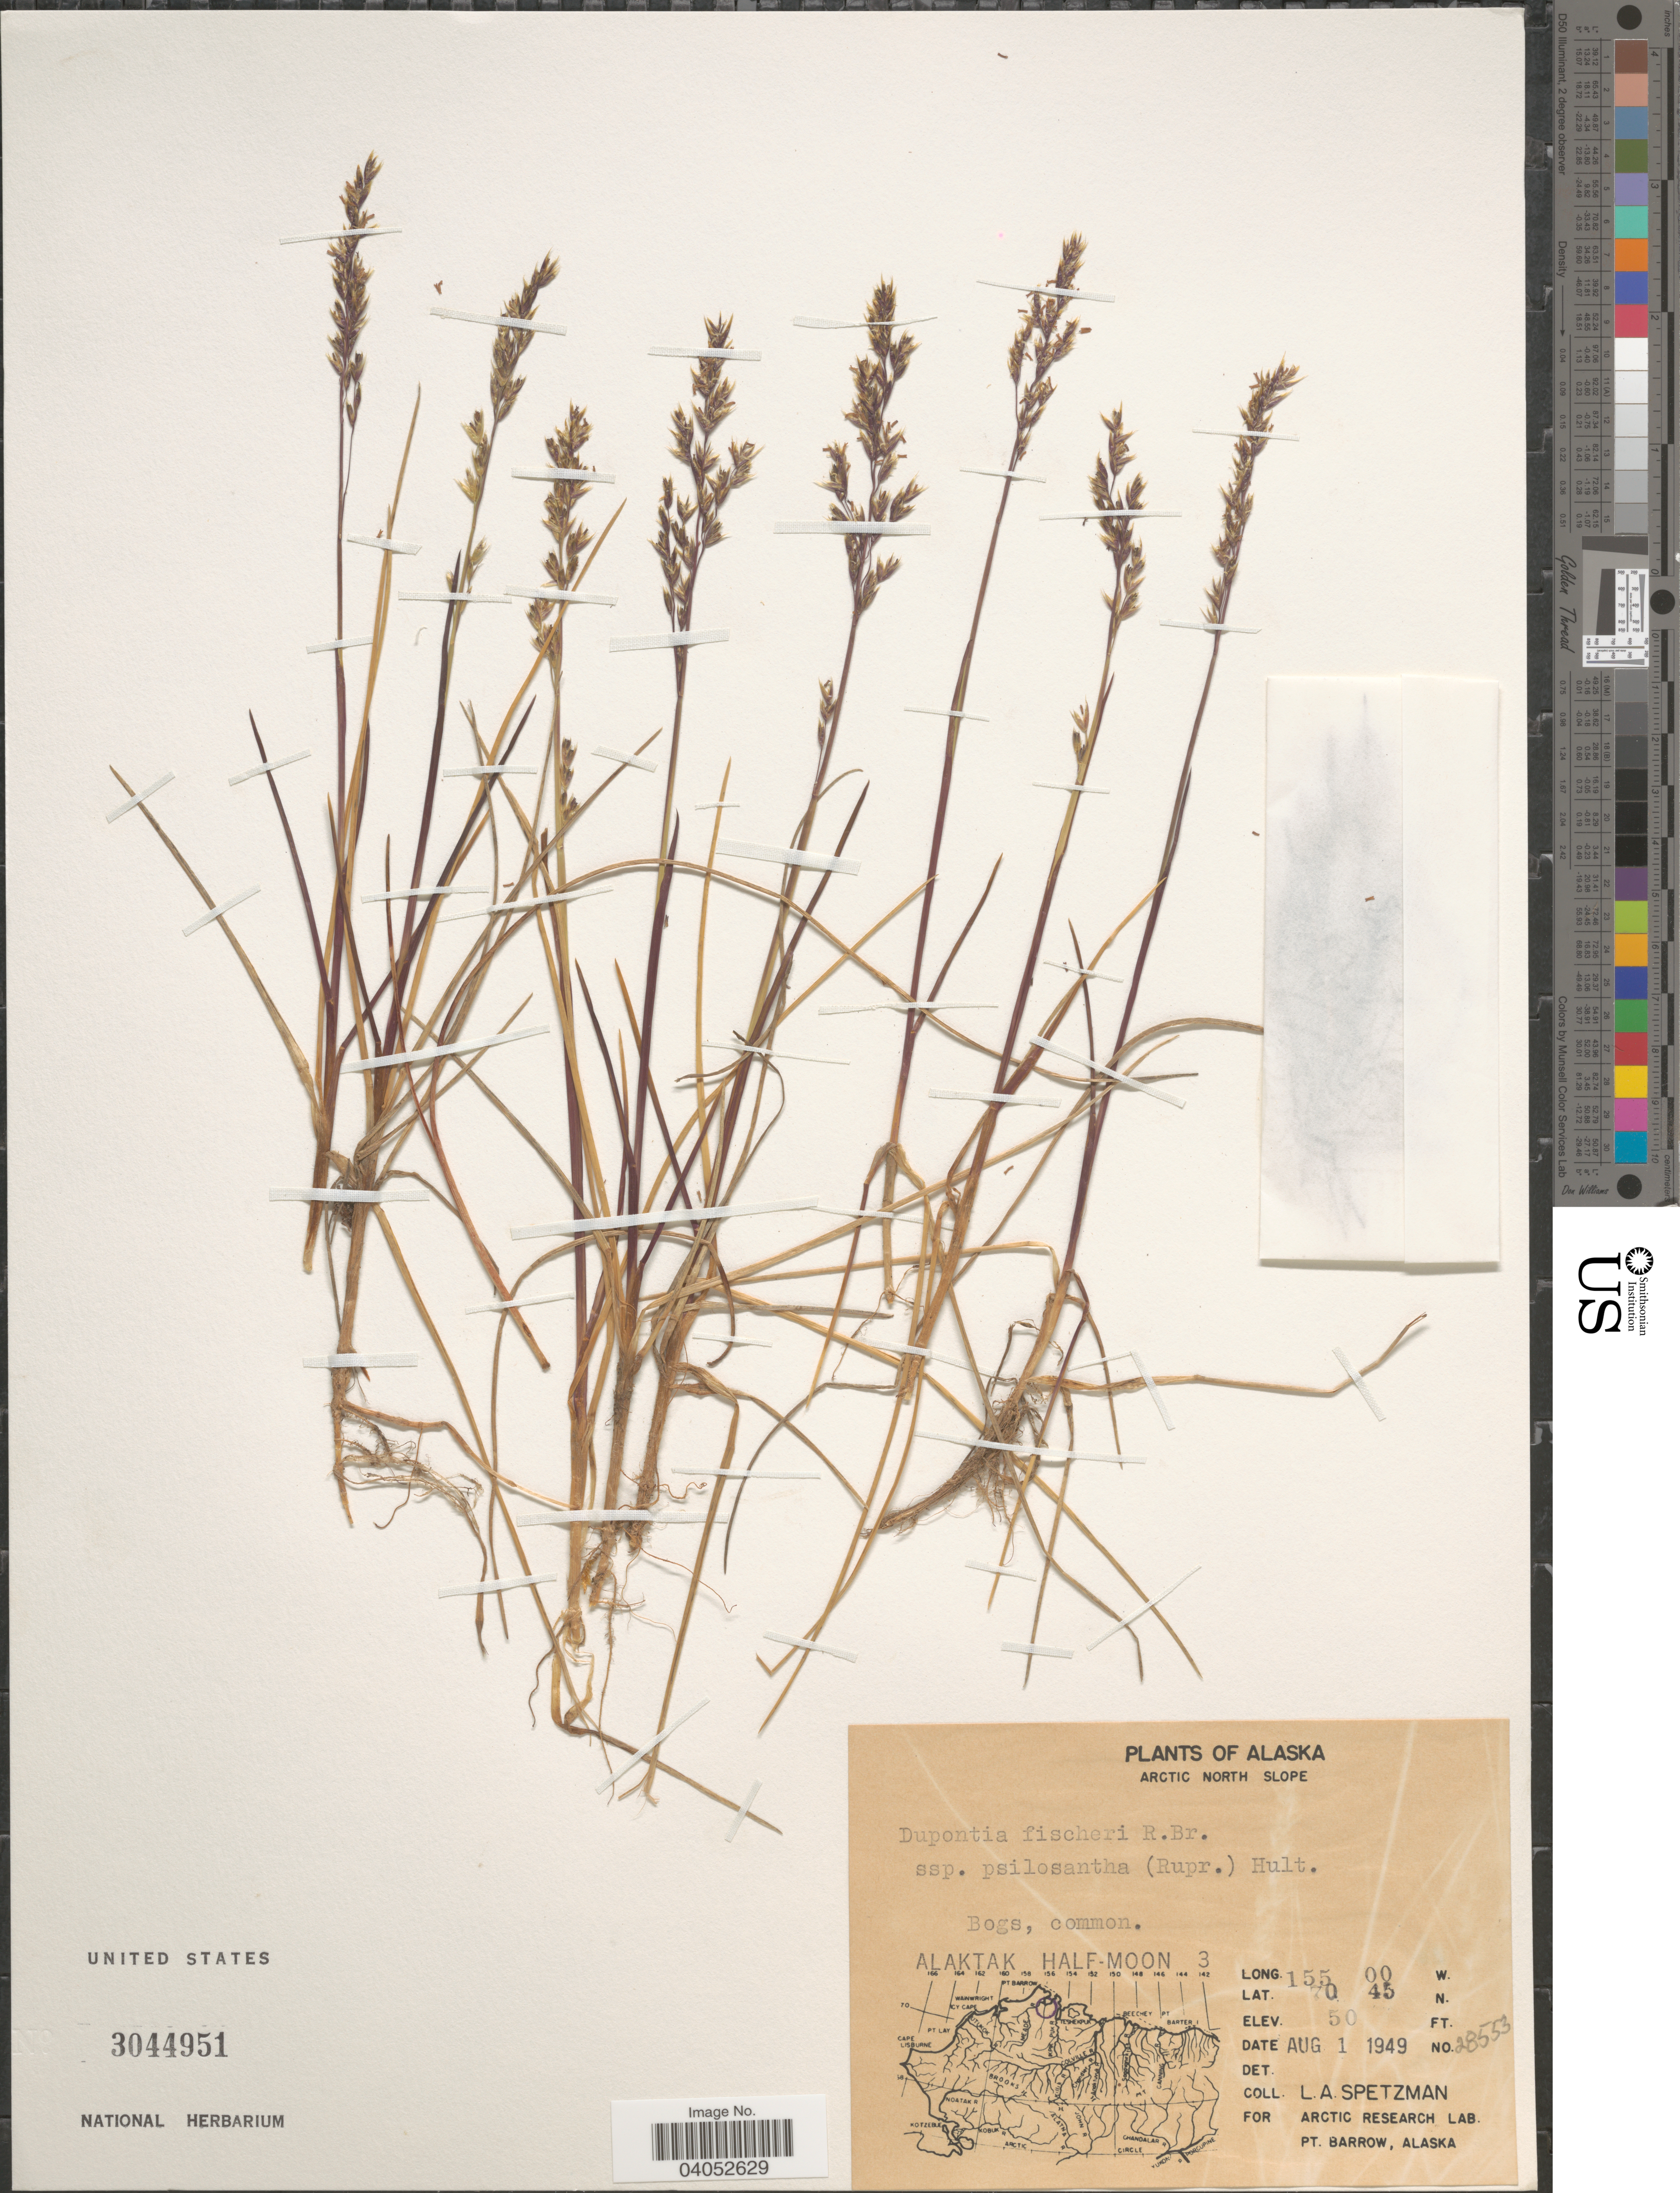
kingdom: Plantae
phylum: Tracheophyta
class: Liliopsida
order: Poales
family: Poaceae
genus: Dupontia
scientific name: Dupontia fisheri subsp. psilosantha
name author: (Rupr.) Hultén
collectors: L. Spetzman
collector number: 28553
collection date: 1949-08-01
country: United States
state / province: Alaska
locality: Arctic North Slope. Alaktak Half-Moon 3.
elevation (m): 15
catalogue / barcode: US 3044951